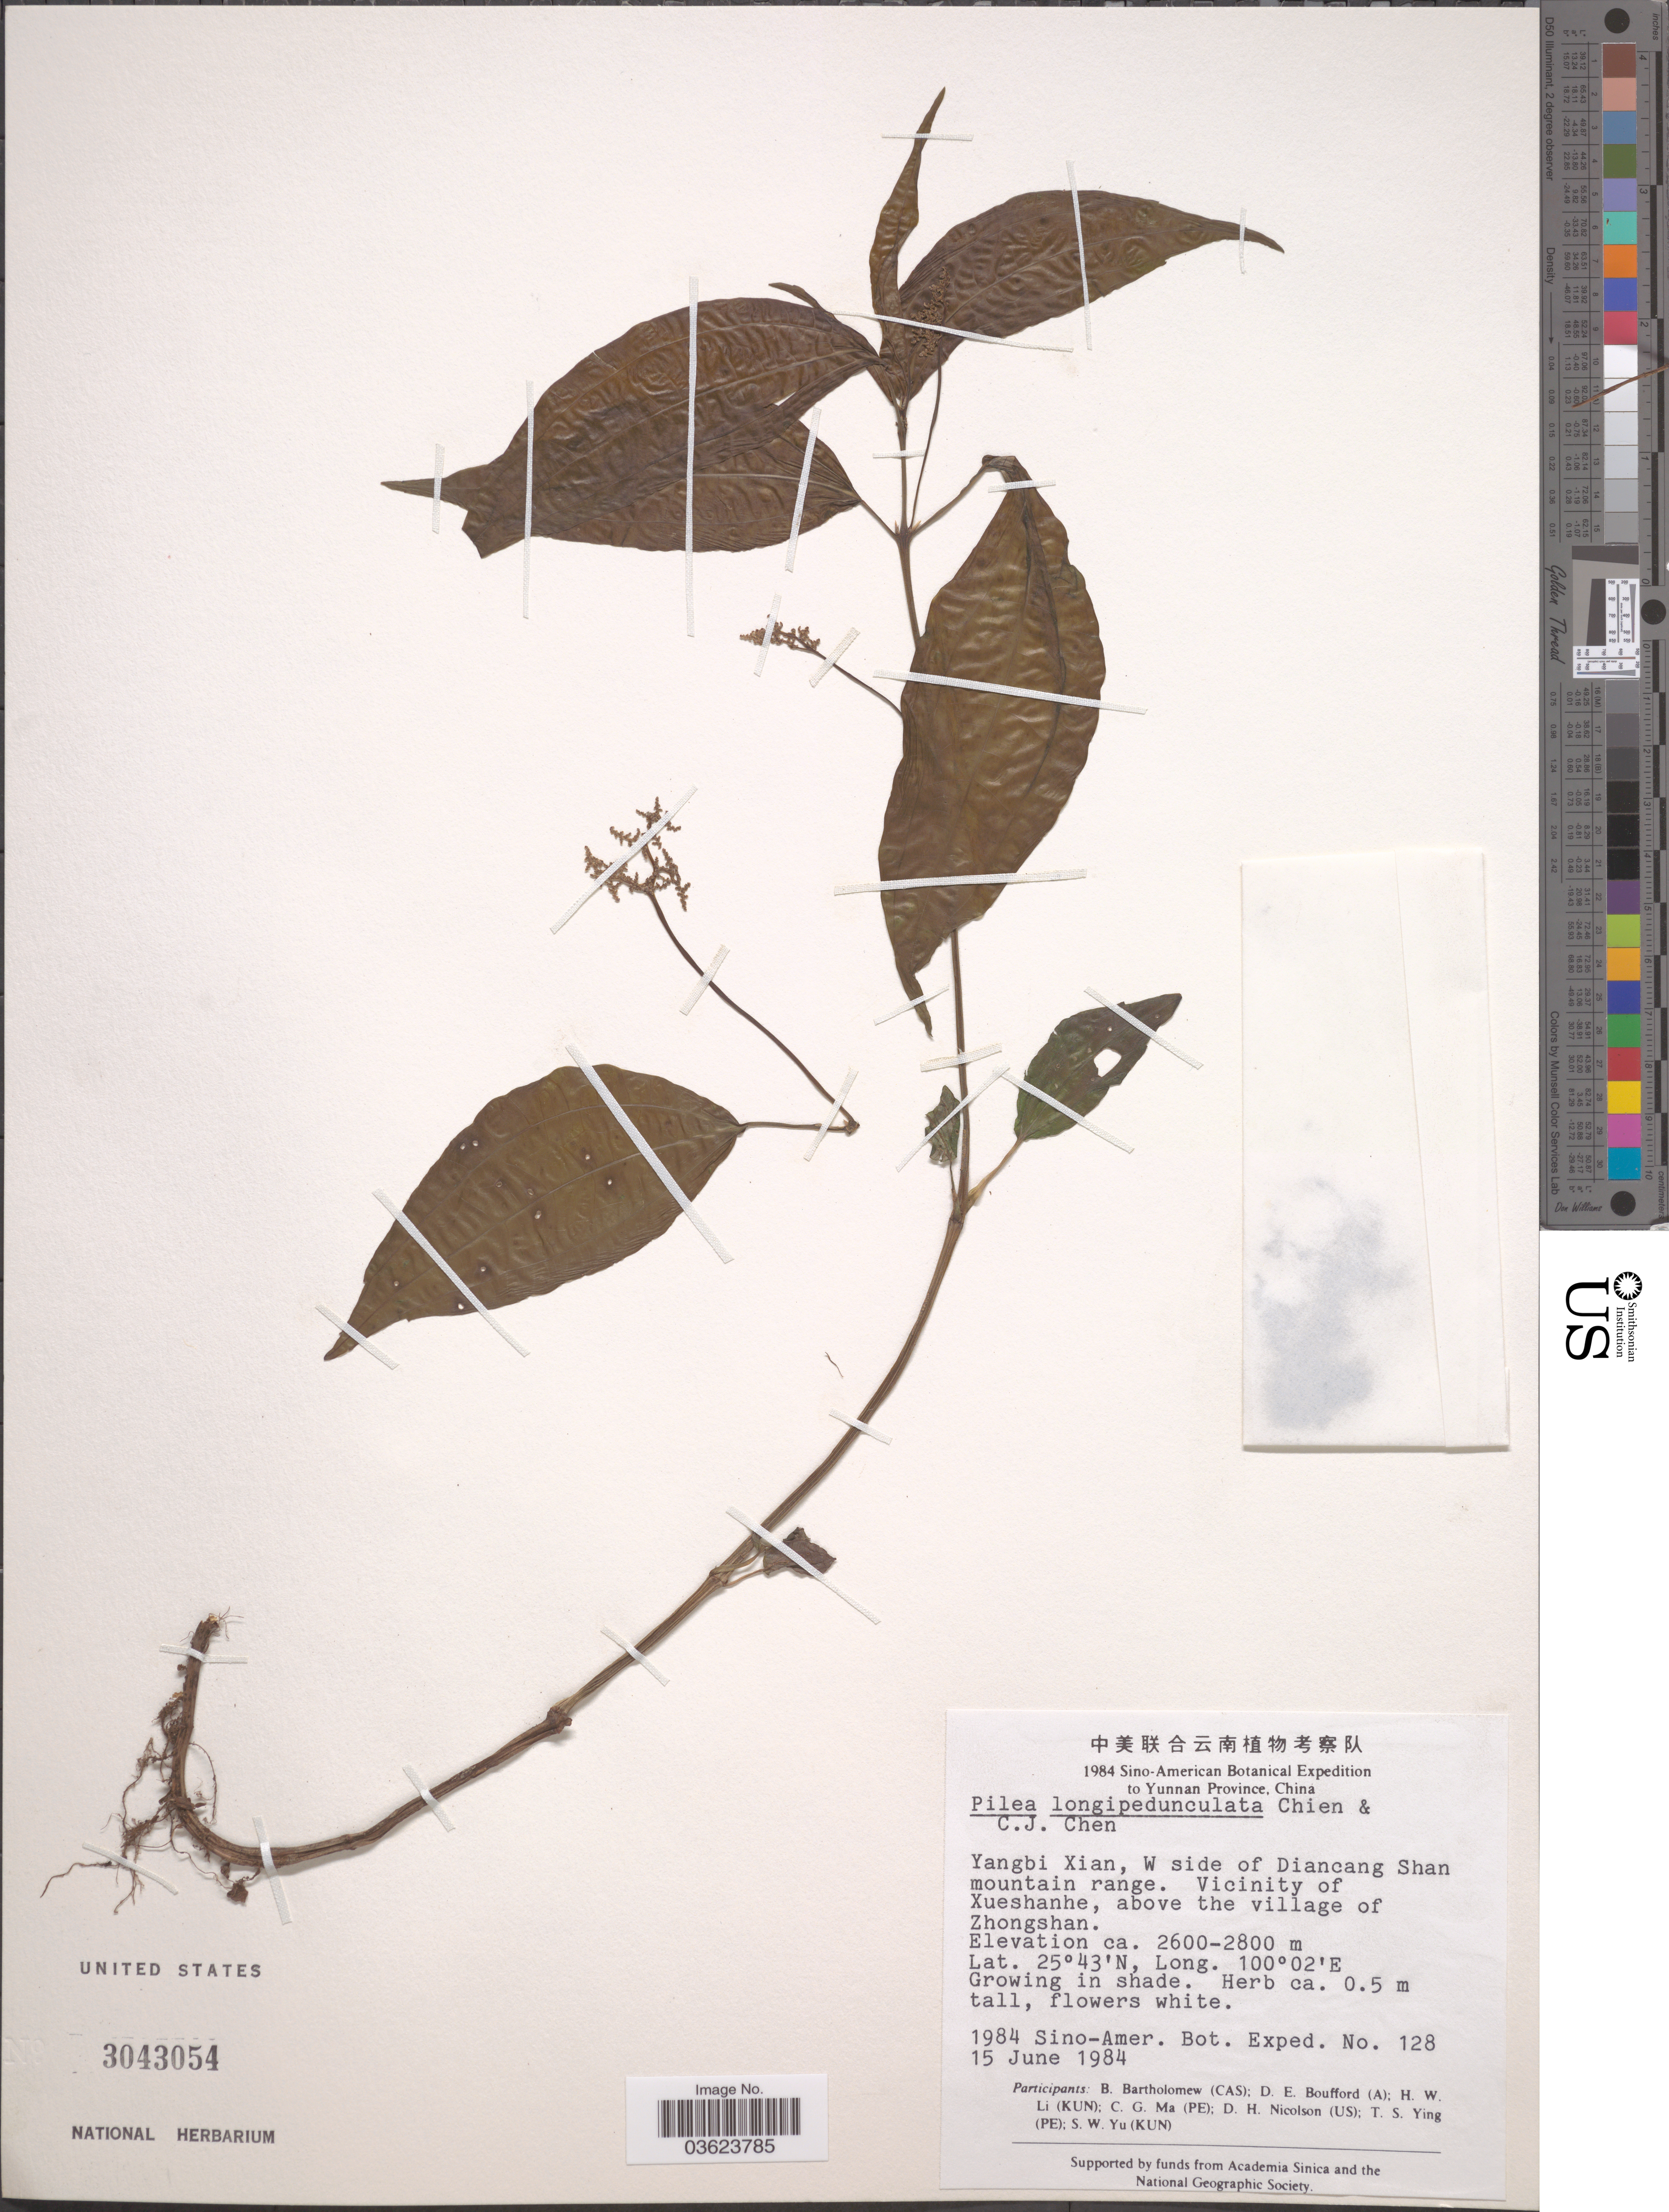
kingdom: Plantae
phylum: Tracheophyta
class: Magnoliopsida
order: Rosales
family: Urticaceae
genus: Pilea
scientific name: Pilea longipedunculata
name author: S.S. Chien & C.J. Chen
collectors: Sino-Amer. Bot. Exped. 1984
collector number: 128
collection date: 1984-06-15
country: China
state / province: Yunnan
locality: Yangbi Xian, W side of Diancang Shan mountain range. Vicinity of Xueshanhe, above the village of Zhongshan.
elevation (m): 2600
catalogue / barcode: US 3043054